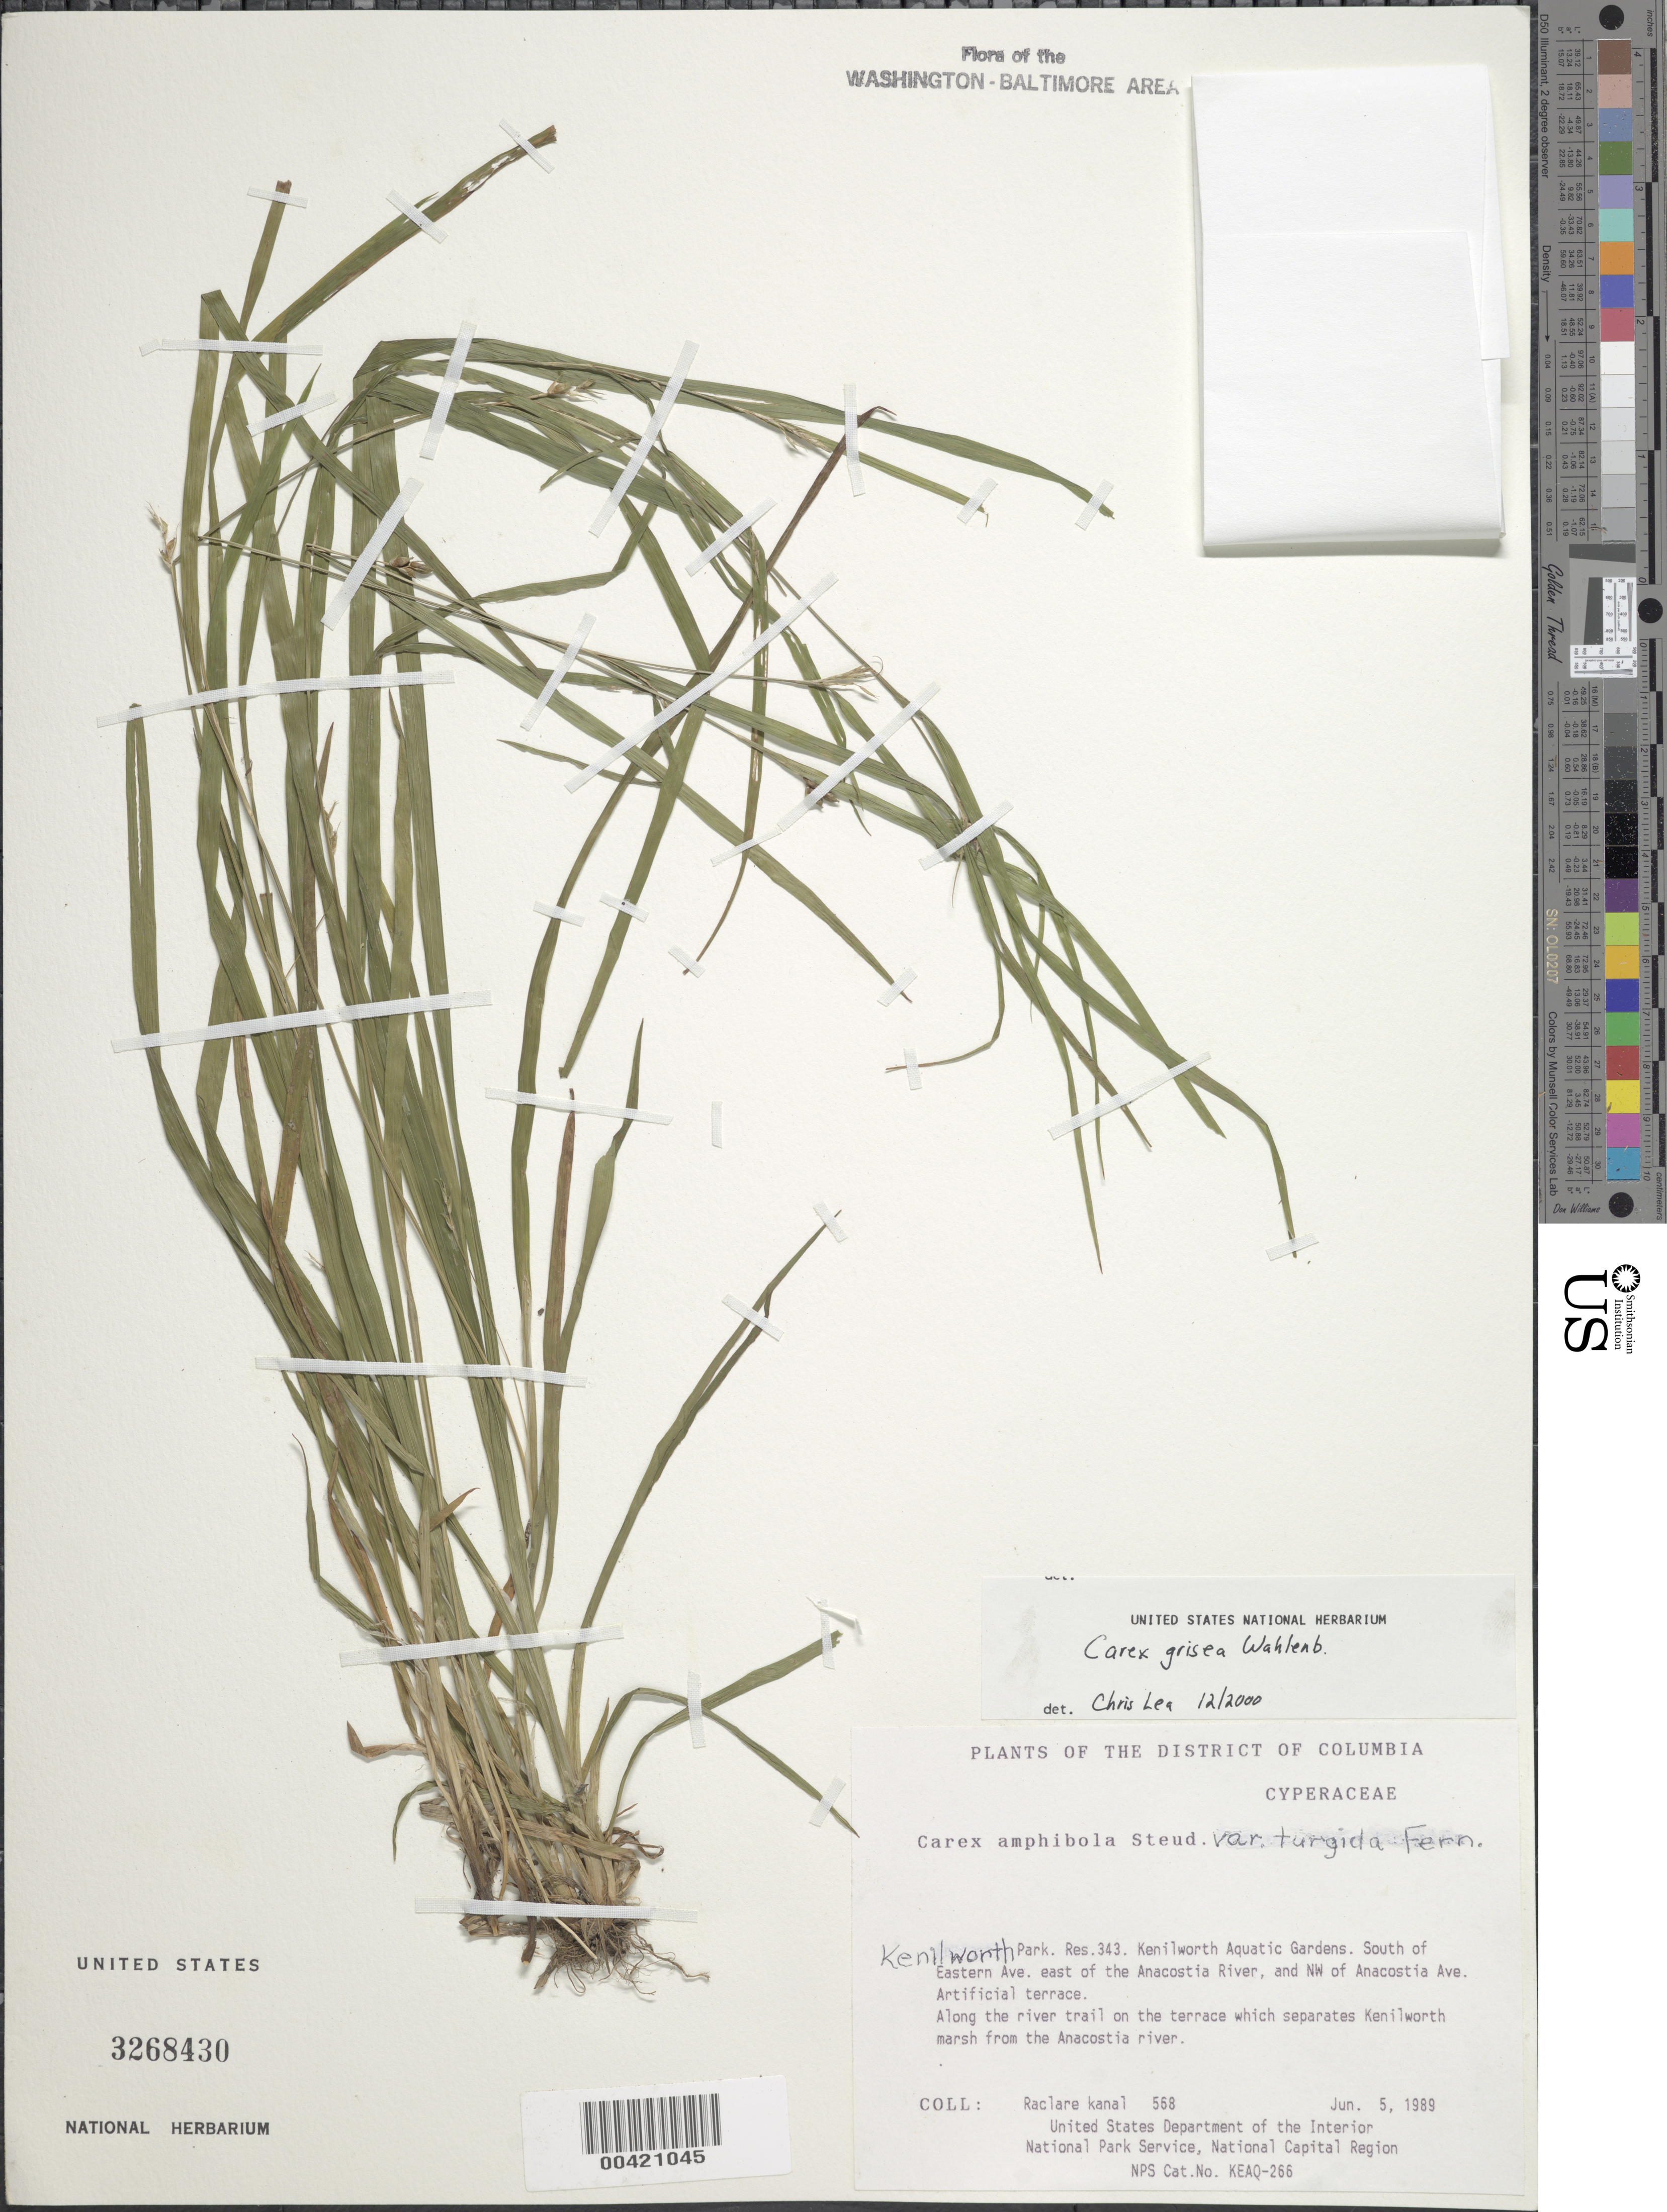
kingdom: Plantae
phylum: Tracheophyta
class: Liliopsida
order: Poales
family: Cyperaceae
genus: Carex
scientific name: Carex grisea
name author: Wahlenb.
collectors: R. Kanal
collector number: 568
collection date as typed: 05 Jun 1989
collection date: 1989-06-05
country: United States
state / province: District of Columbia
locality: Kenilworth Park, Kenilworth Aquatic Gardens, S of Eastern Ave, E Anacostia River, NW of Anacostia Ave. Artificial Terrace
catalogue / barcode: US 3268430